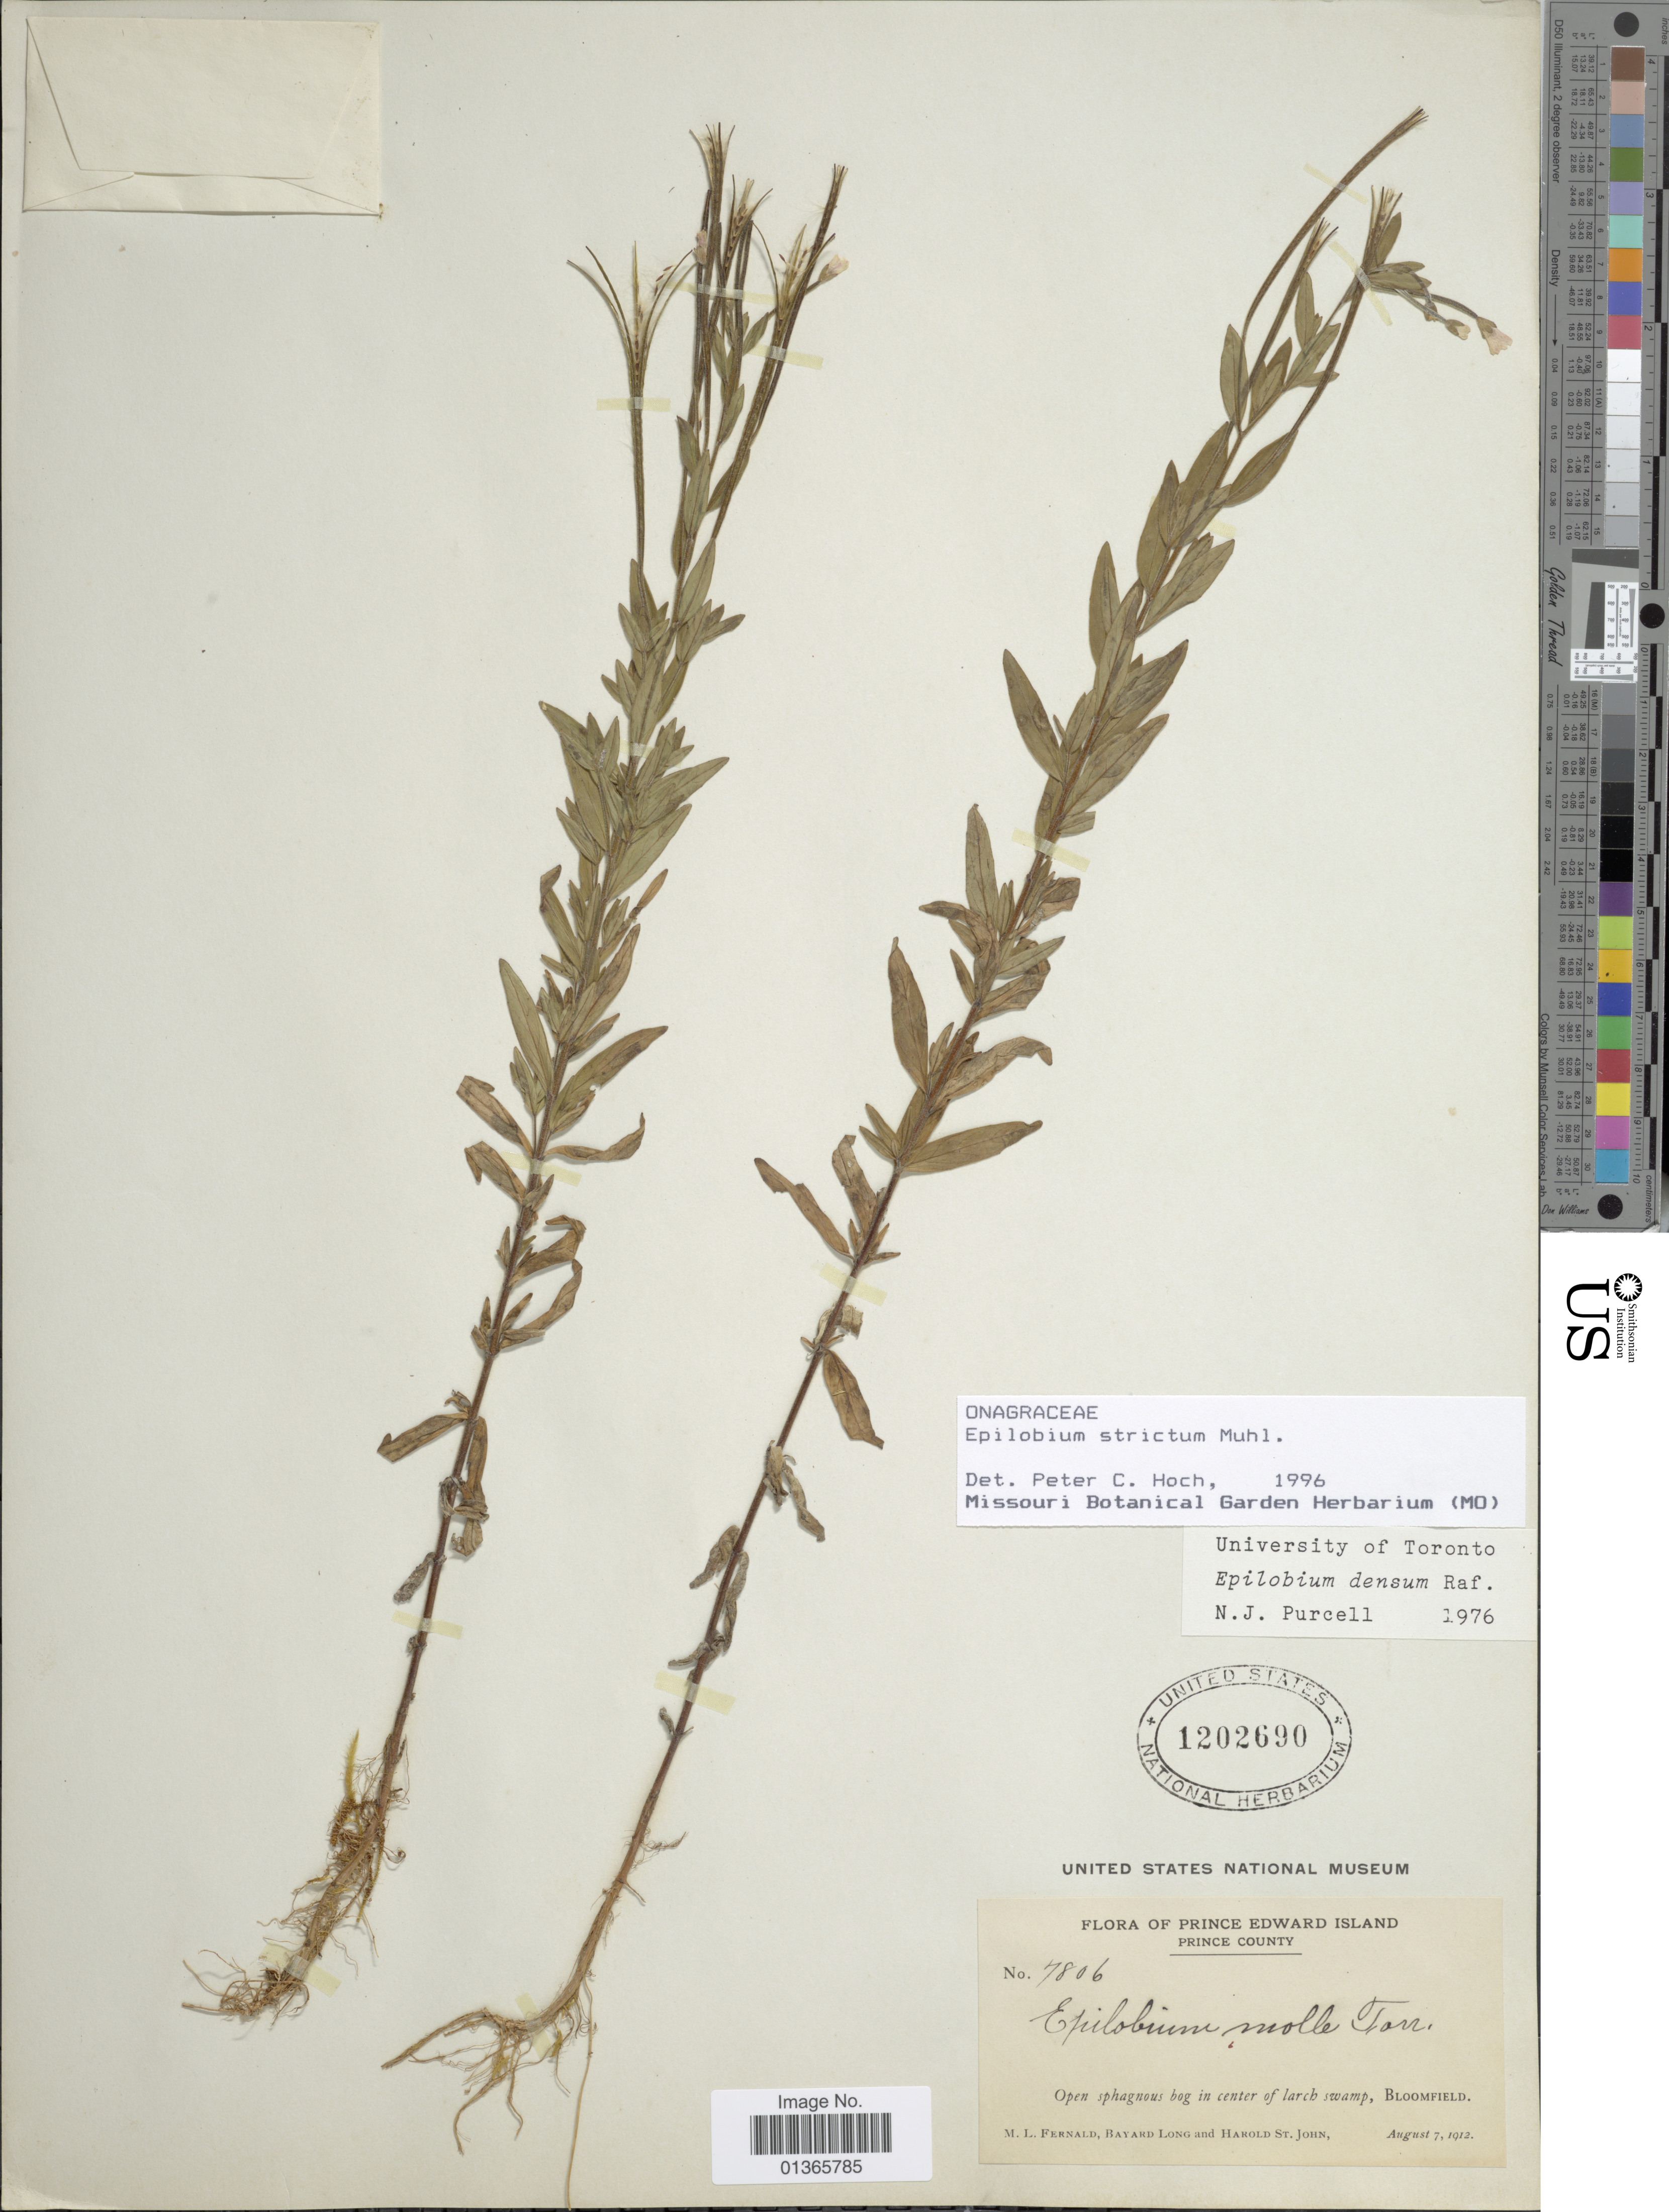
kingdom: Plantae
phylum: Tracheophyta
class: Magnoliopsida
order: Myrtales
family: Onagraceae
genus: Epilobium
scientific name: Epilobium strictum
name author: Muhl.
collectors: M. L. Fernald, B. Long & H. St. John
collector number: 7806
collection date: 1912-08-07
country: Canada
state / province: Prince Edward Island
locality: Prince County. Open sphagnous bog in center of larch swamp, Bloomfield.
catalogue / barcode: US 1202690